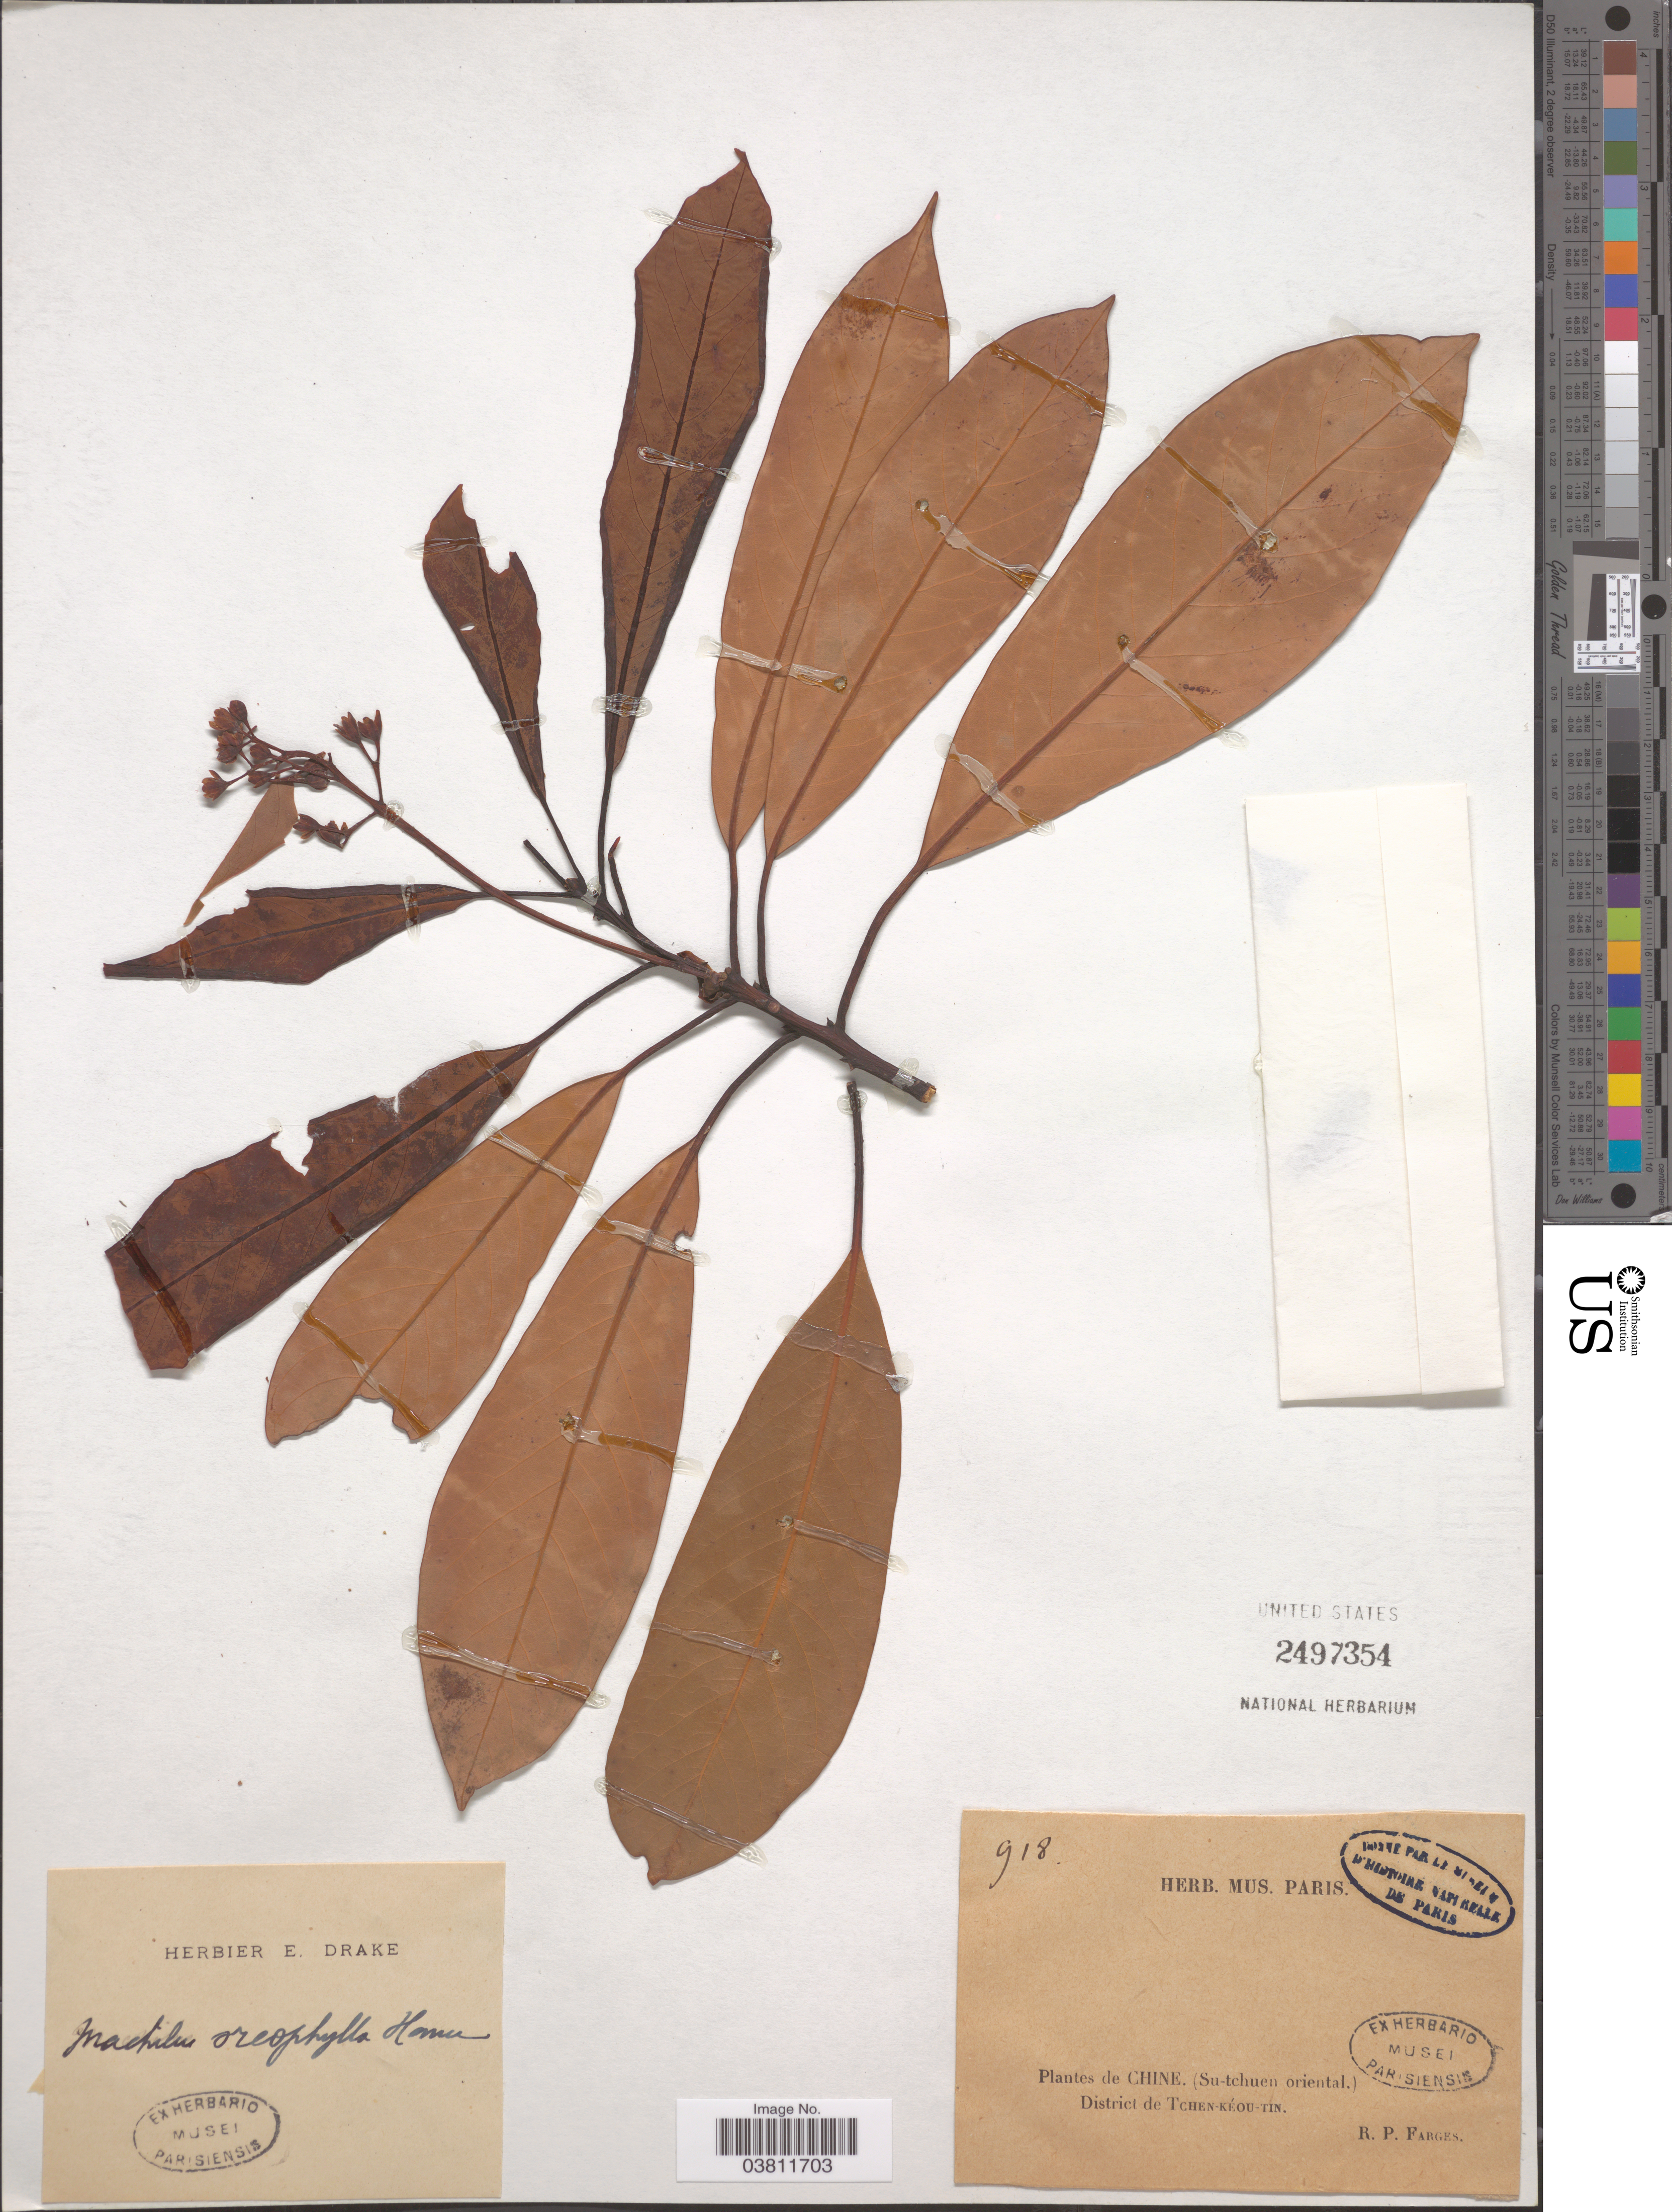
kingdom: Plantae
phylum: Tracheophyta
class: Magnoliopsida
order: Laurales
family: Lauraceae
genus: Machilus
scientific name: Machilus oreophila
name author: Hance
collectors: R. Farges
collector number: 918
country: China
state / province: Sichuan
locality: Su-tchuen oriental. District de Tchen-Kéou-Tin.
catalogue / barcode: US 2497354